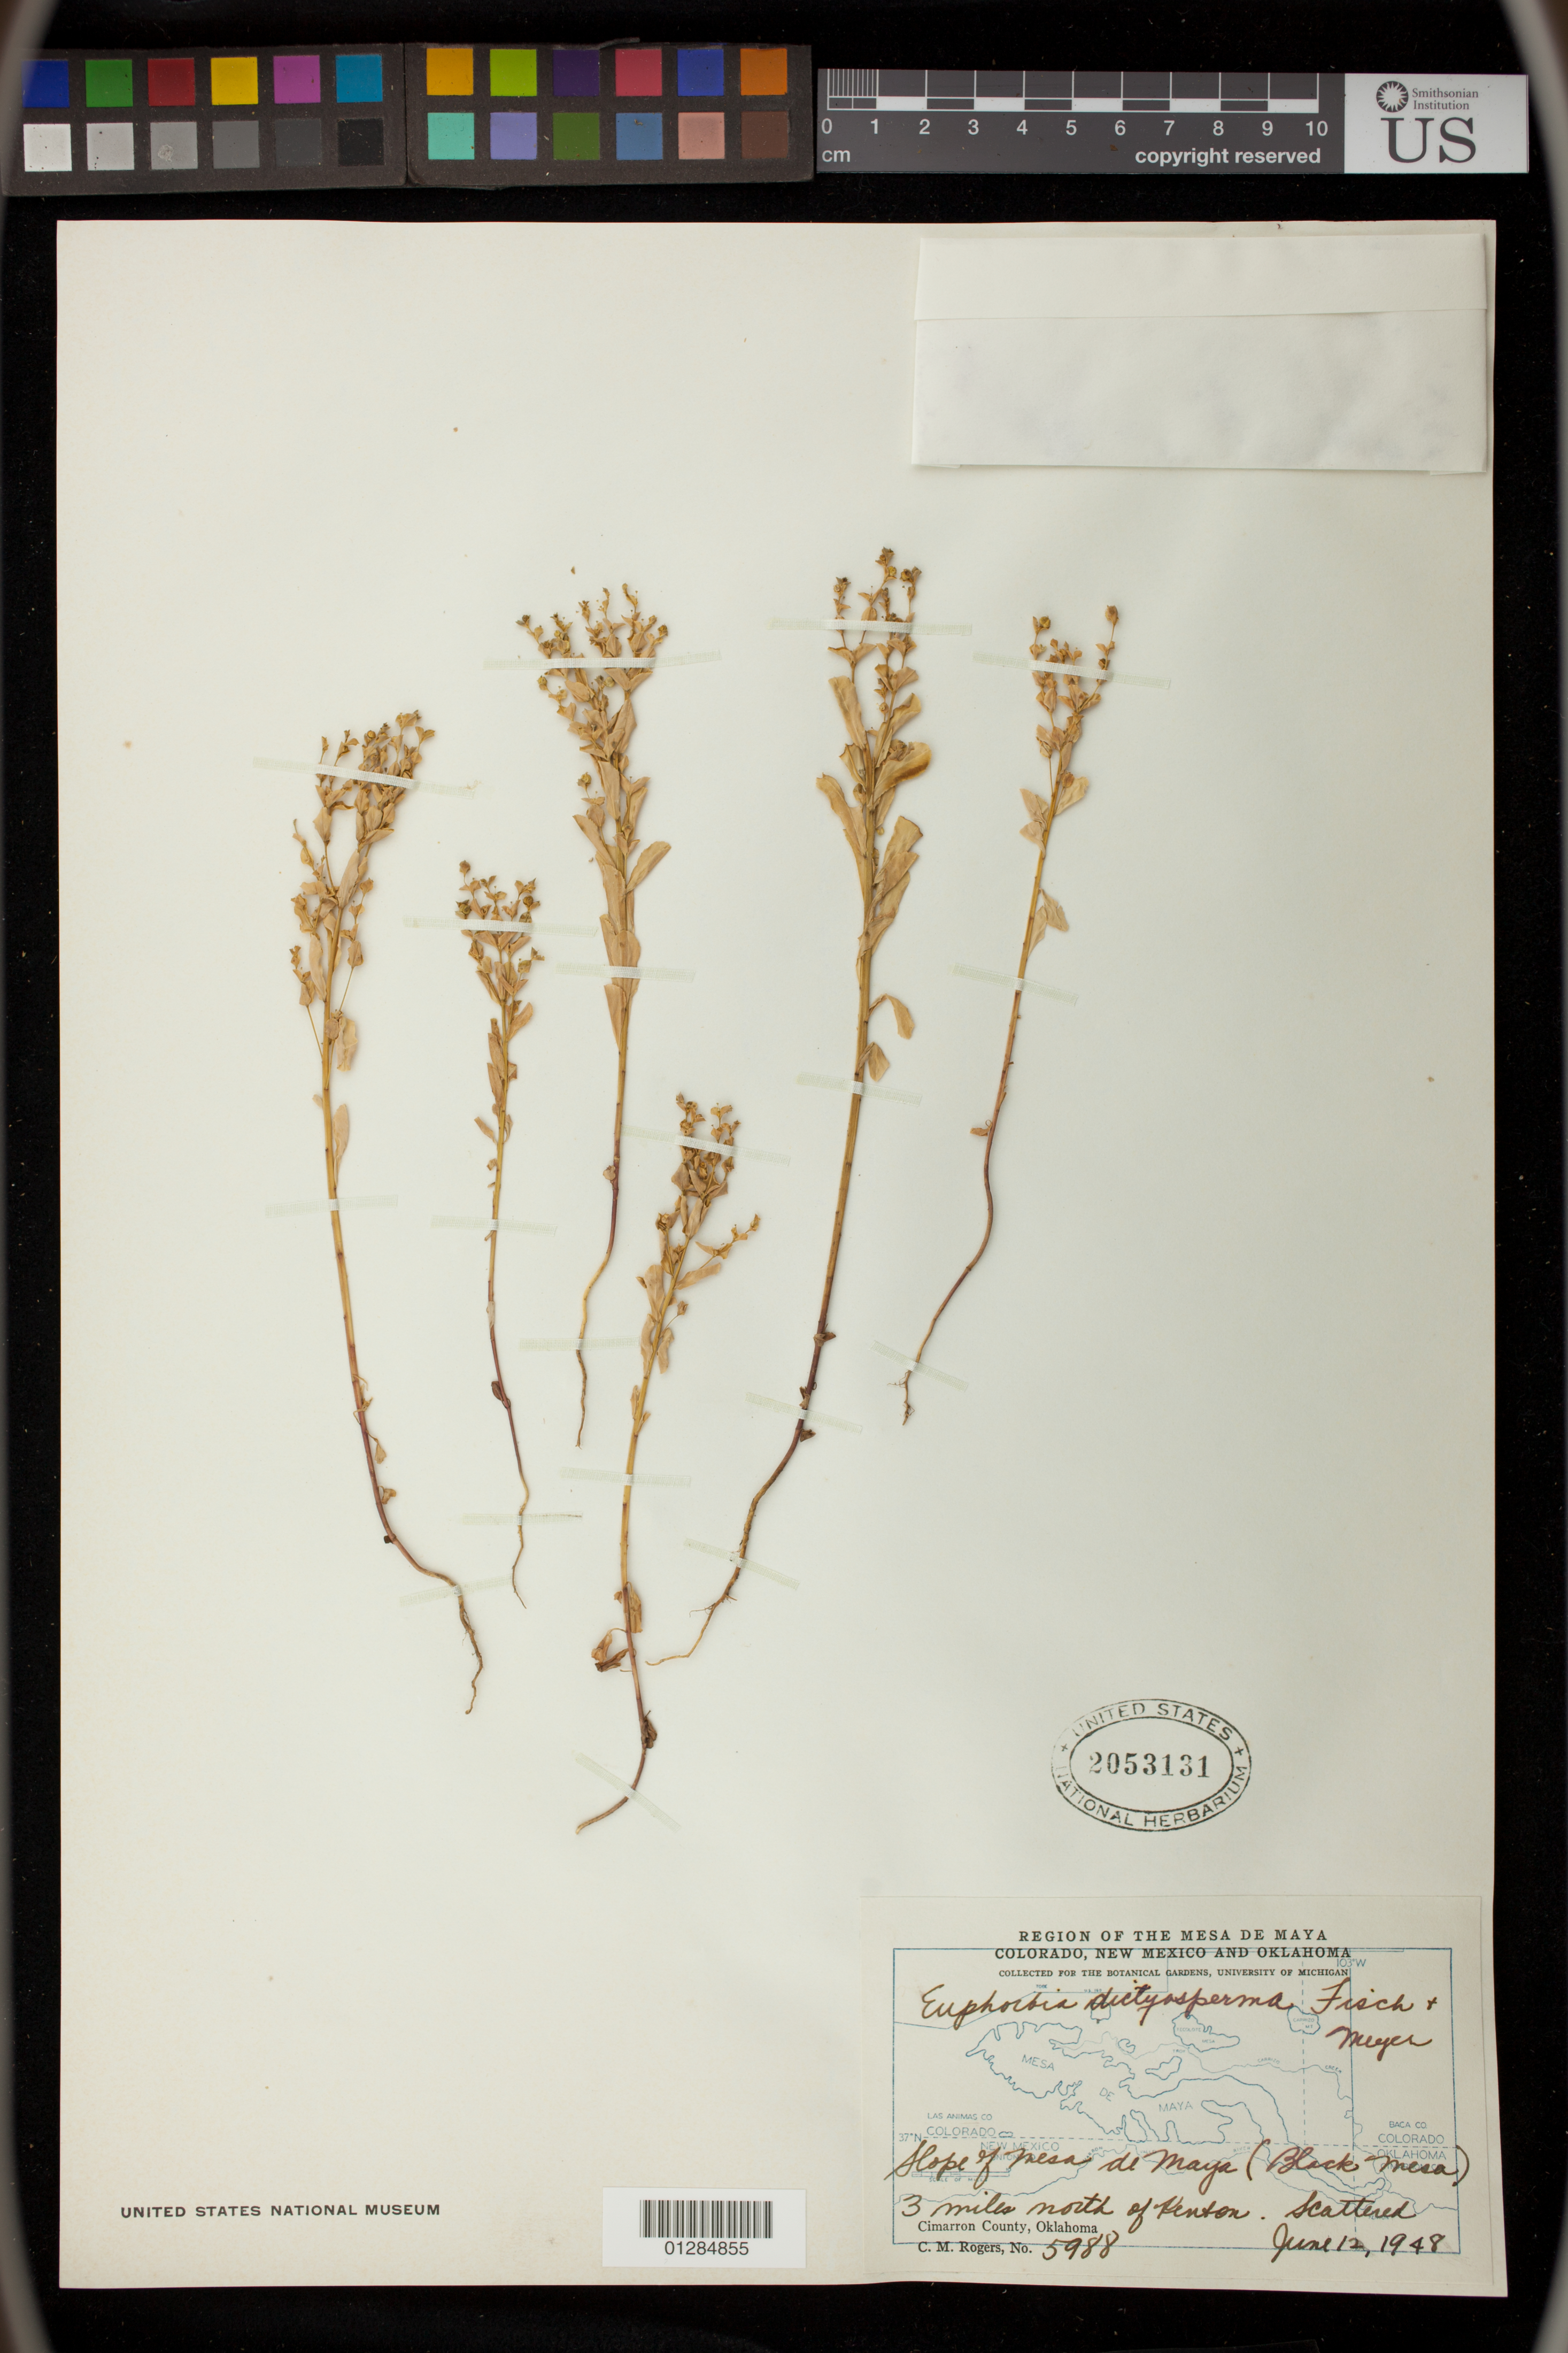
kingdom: Plantae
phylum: Tracheophyta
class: Magnoliopsida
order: Malpighiales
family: Euphorbiaceae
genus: Euphorbia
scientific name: Euphorbia spathulata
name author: Lam.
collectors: C. M. Rogers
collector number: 5988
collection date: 1948-06-12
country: United States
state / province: Oklahoma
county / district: Cimarron County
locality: Slope of Mesa de Maya (Black Mesa). 3 miles north of Kenton.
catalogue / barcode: US 2053131